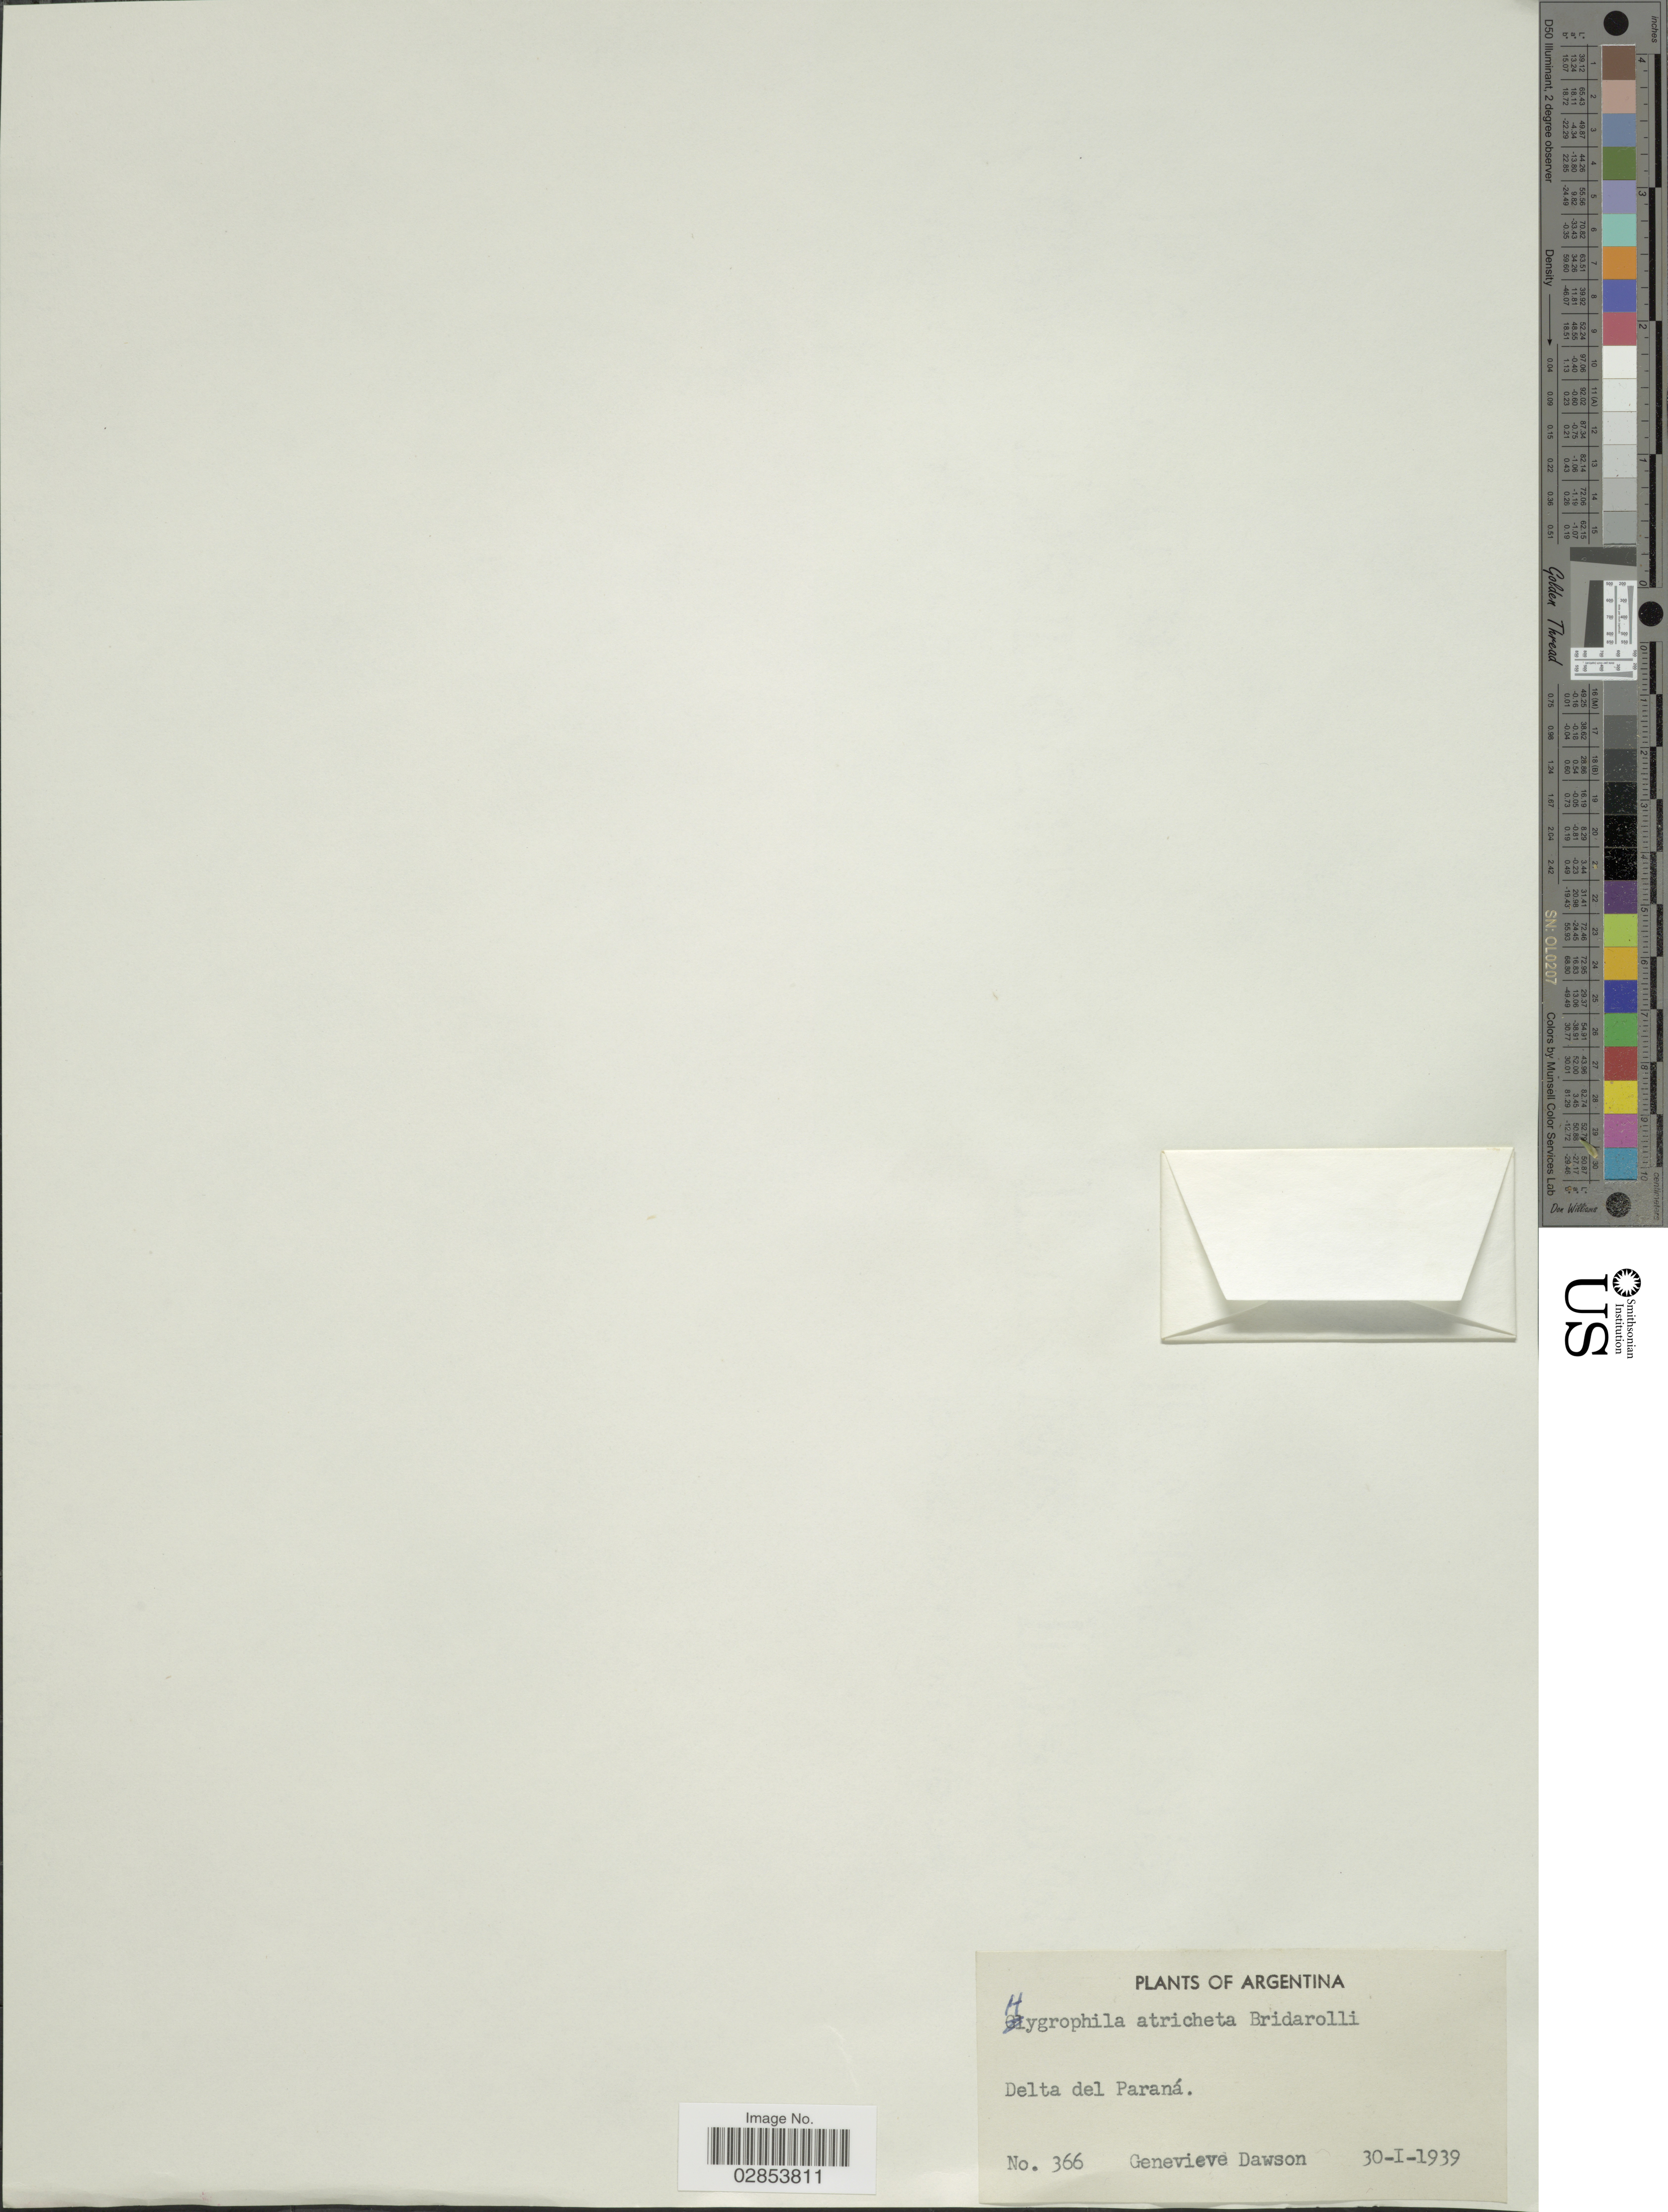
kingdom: Plantae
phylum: Tracheophyta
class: Magnoliopsida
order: Lamiales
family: Acanthaceae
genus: Hygrophila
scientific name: Hygrophila atricheta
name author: Bridar.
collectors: G. Dawson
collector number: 366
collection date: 1939-01-30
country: Argentina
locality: Delta del Paraña.